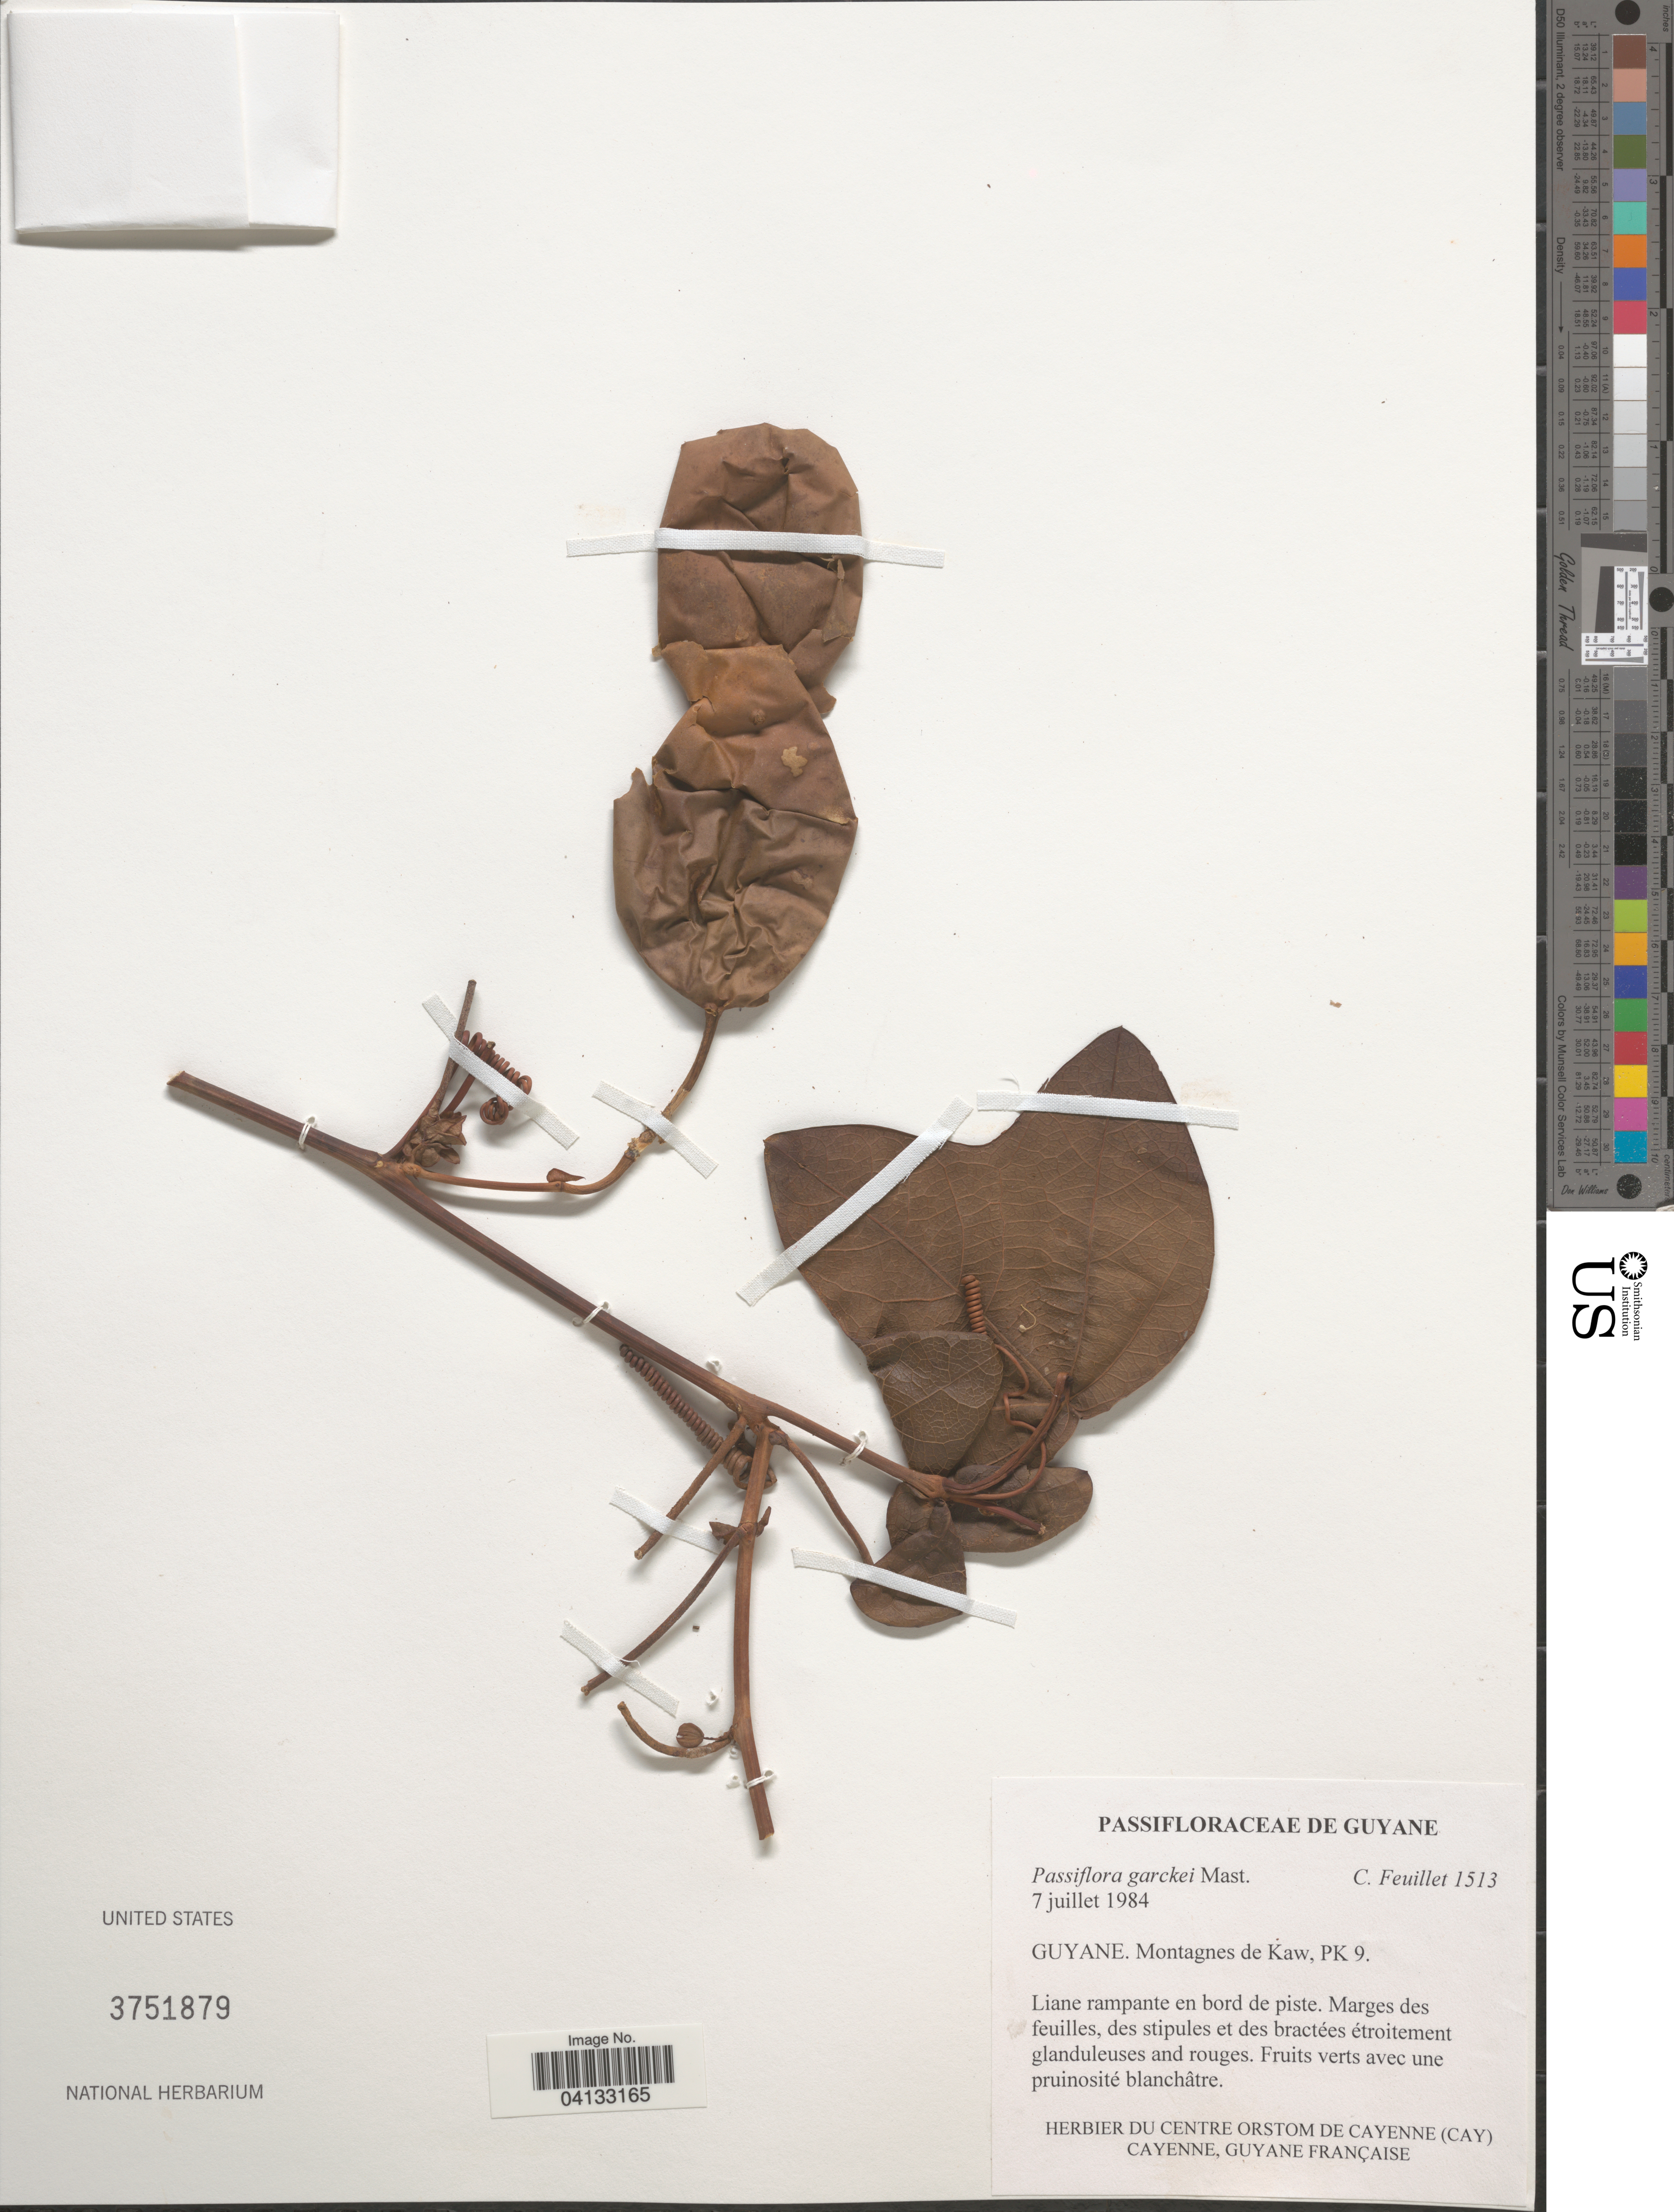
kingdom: Plantae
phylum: Tracheophyta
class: Magnoliopsida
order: Malpighiales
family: Passifloraceae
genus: Passiflora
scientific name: Passiflora garckei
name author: Mast.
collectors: C. Feuillet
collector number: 1513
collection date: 1984-07-07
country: Guyana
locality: Guyane. Montagnes de Kaw, PK 9.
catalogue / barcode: US 3751879